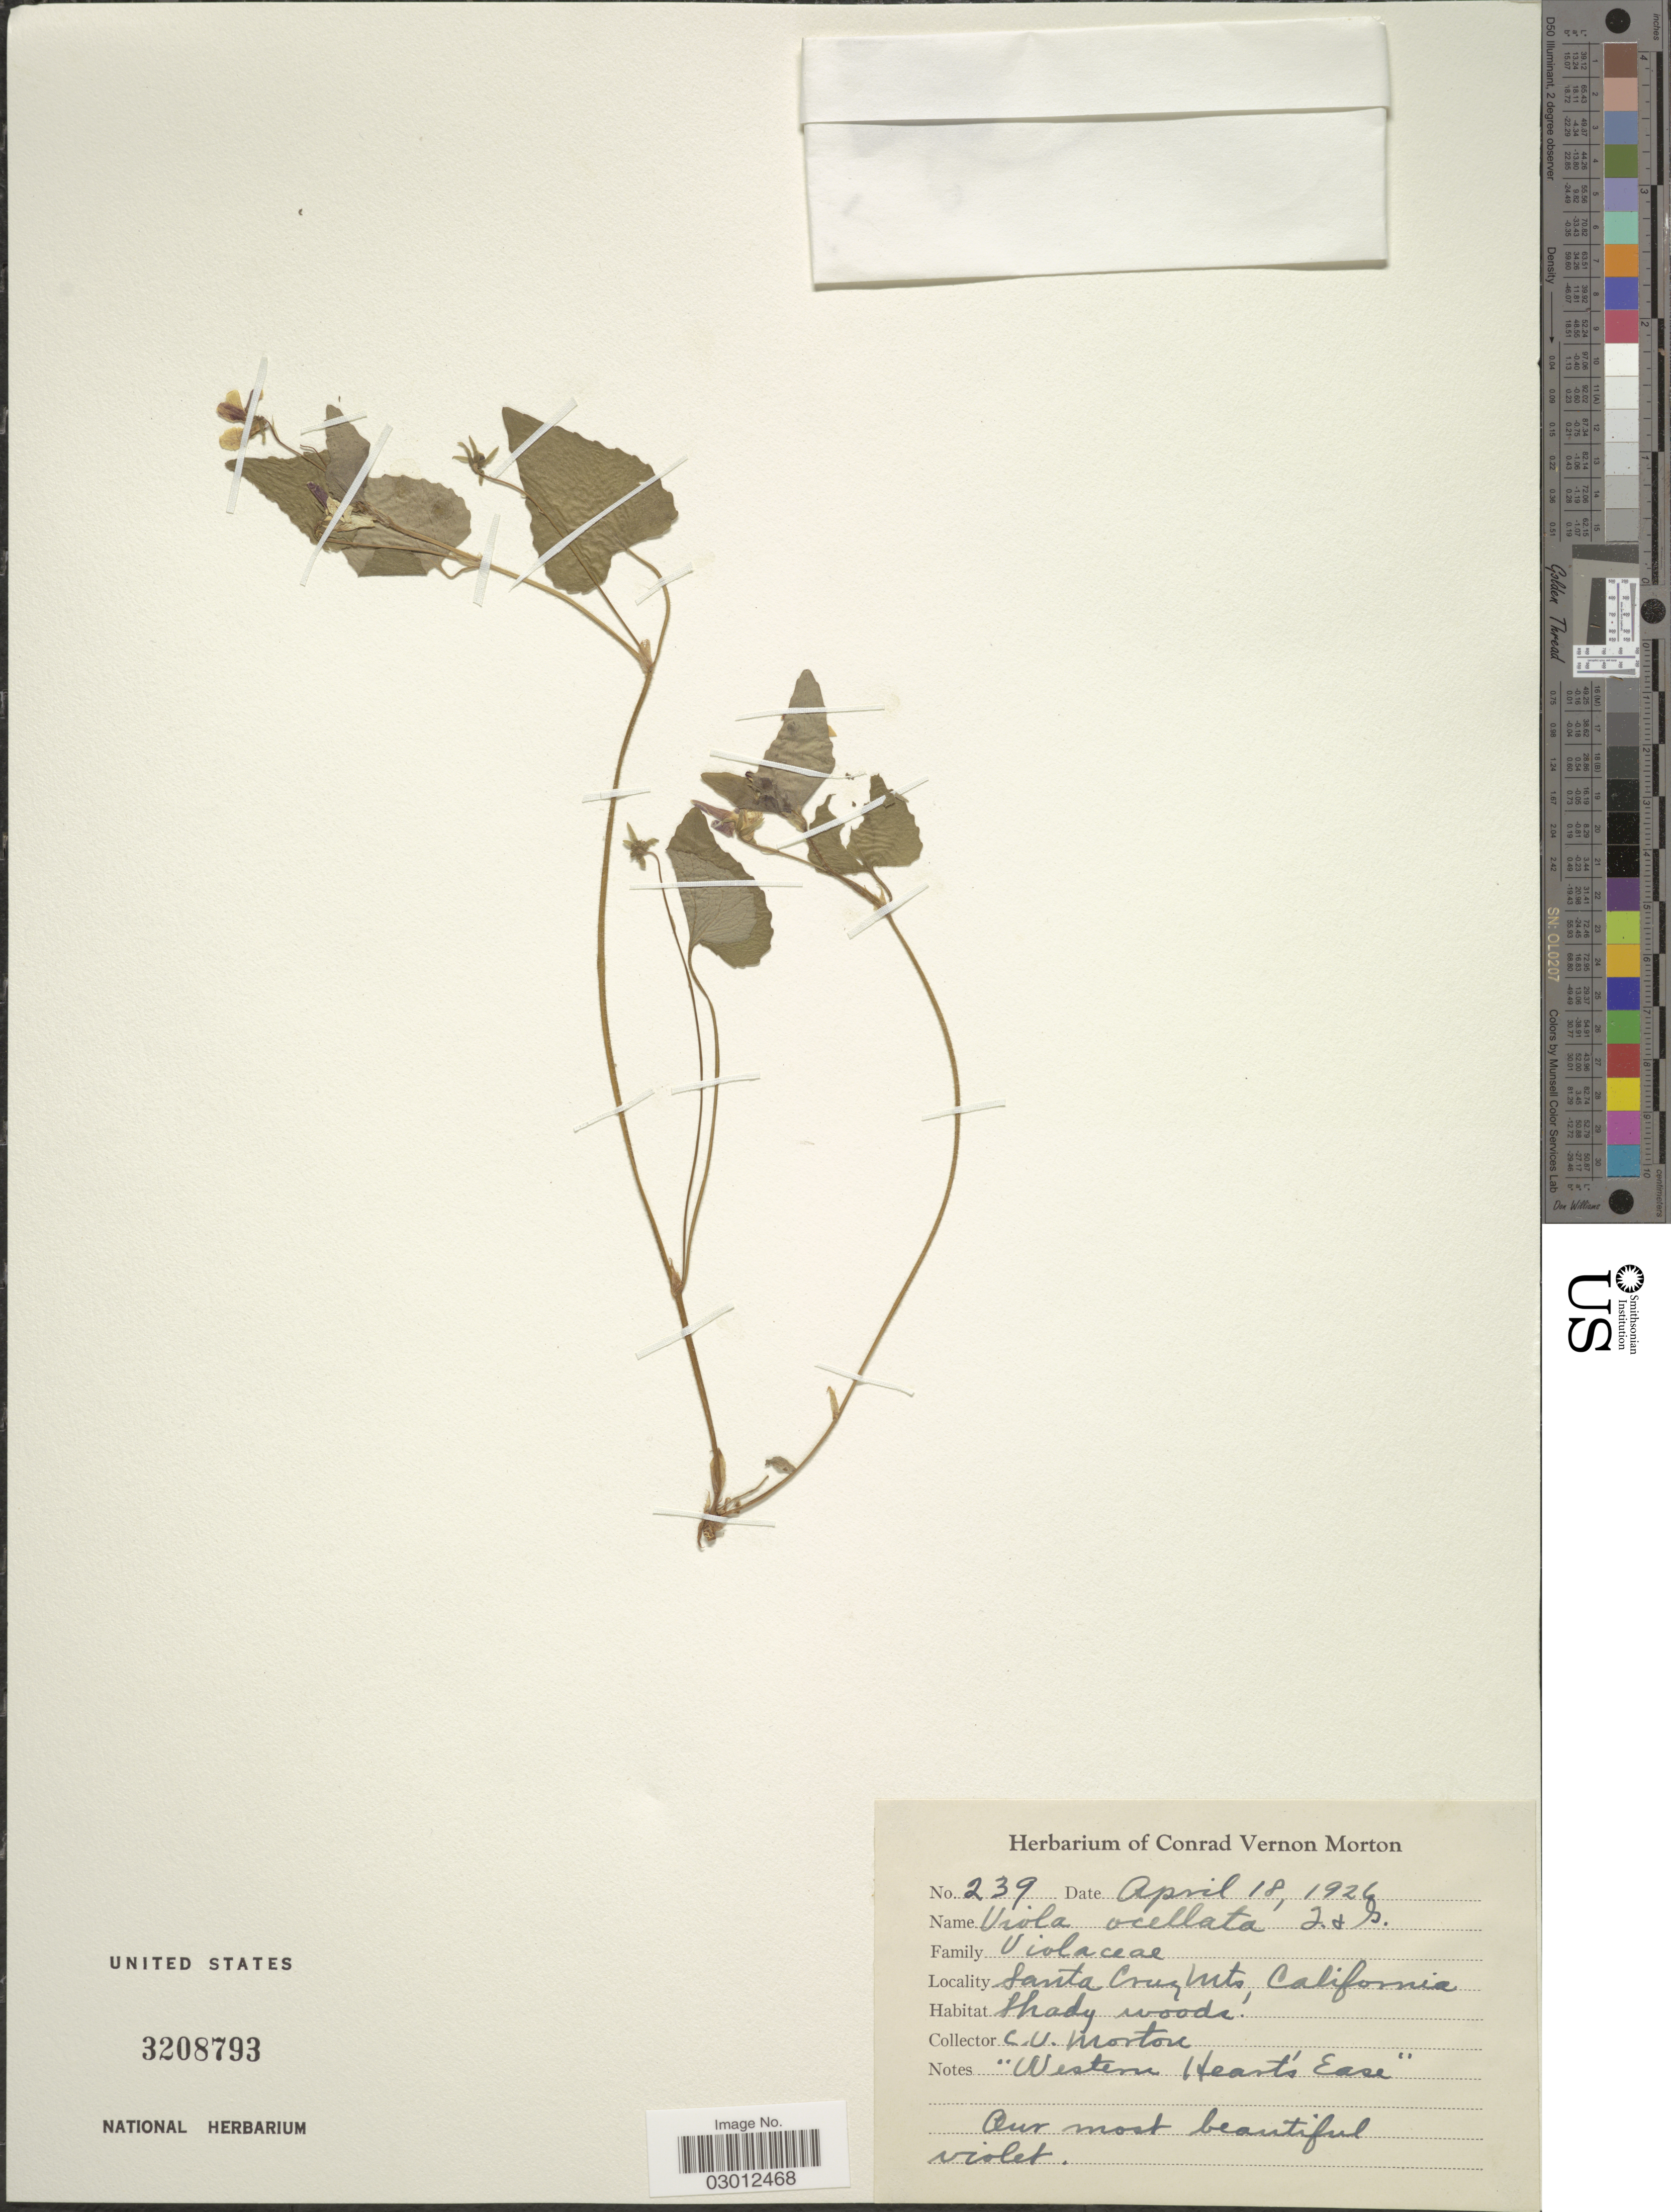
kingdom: Plantae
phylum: Tracheophyta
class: Magnoliopsida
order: Malpighiales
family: Violaceae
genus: Viola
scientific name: Viola ocellata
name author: Torr. & A. Gray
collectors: C. V. Morton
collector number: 239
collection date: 1926-04-18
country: United States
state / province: California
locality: Santa Cruz Mts.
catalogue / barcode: US 3208793